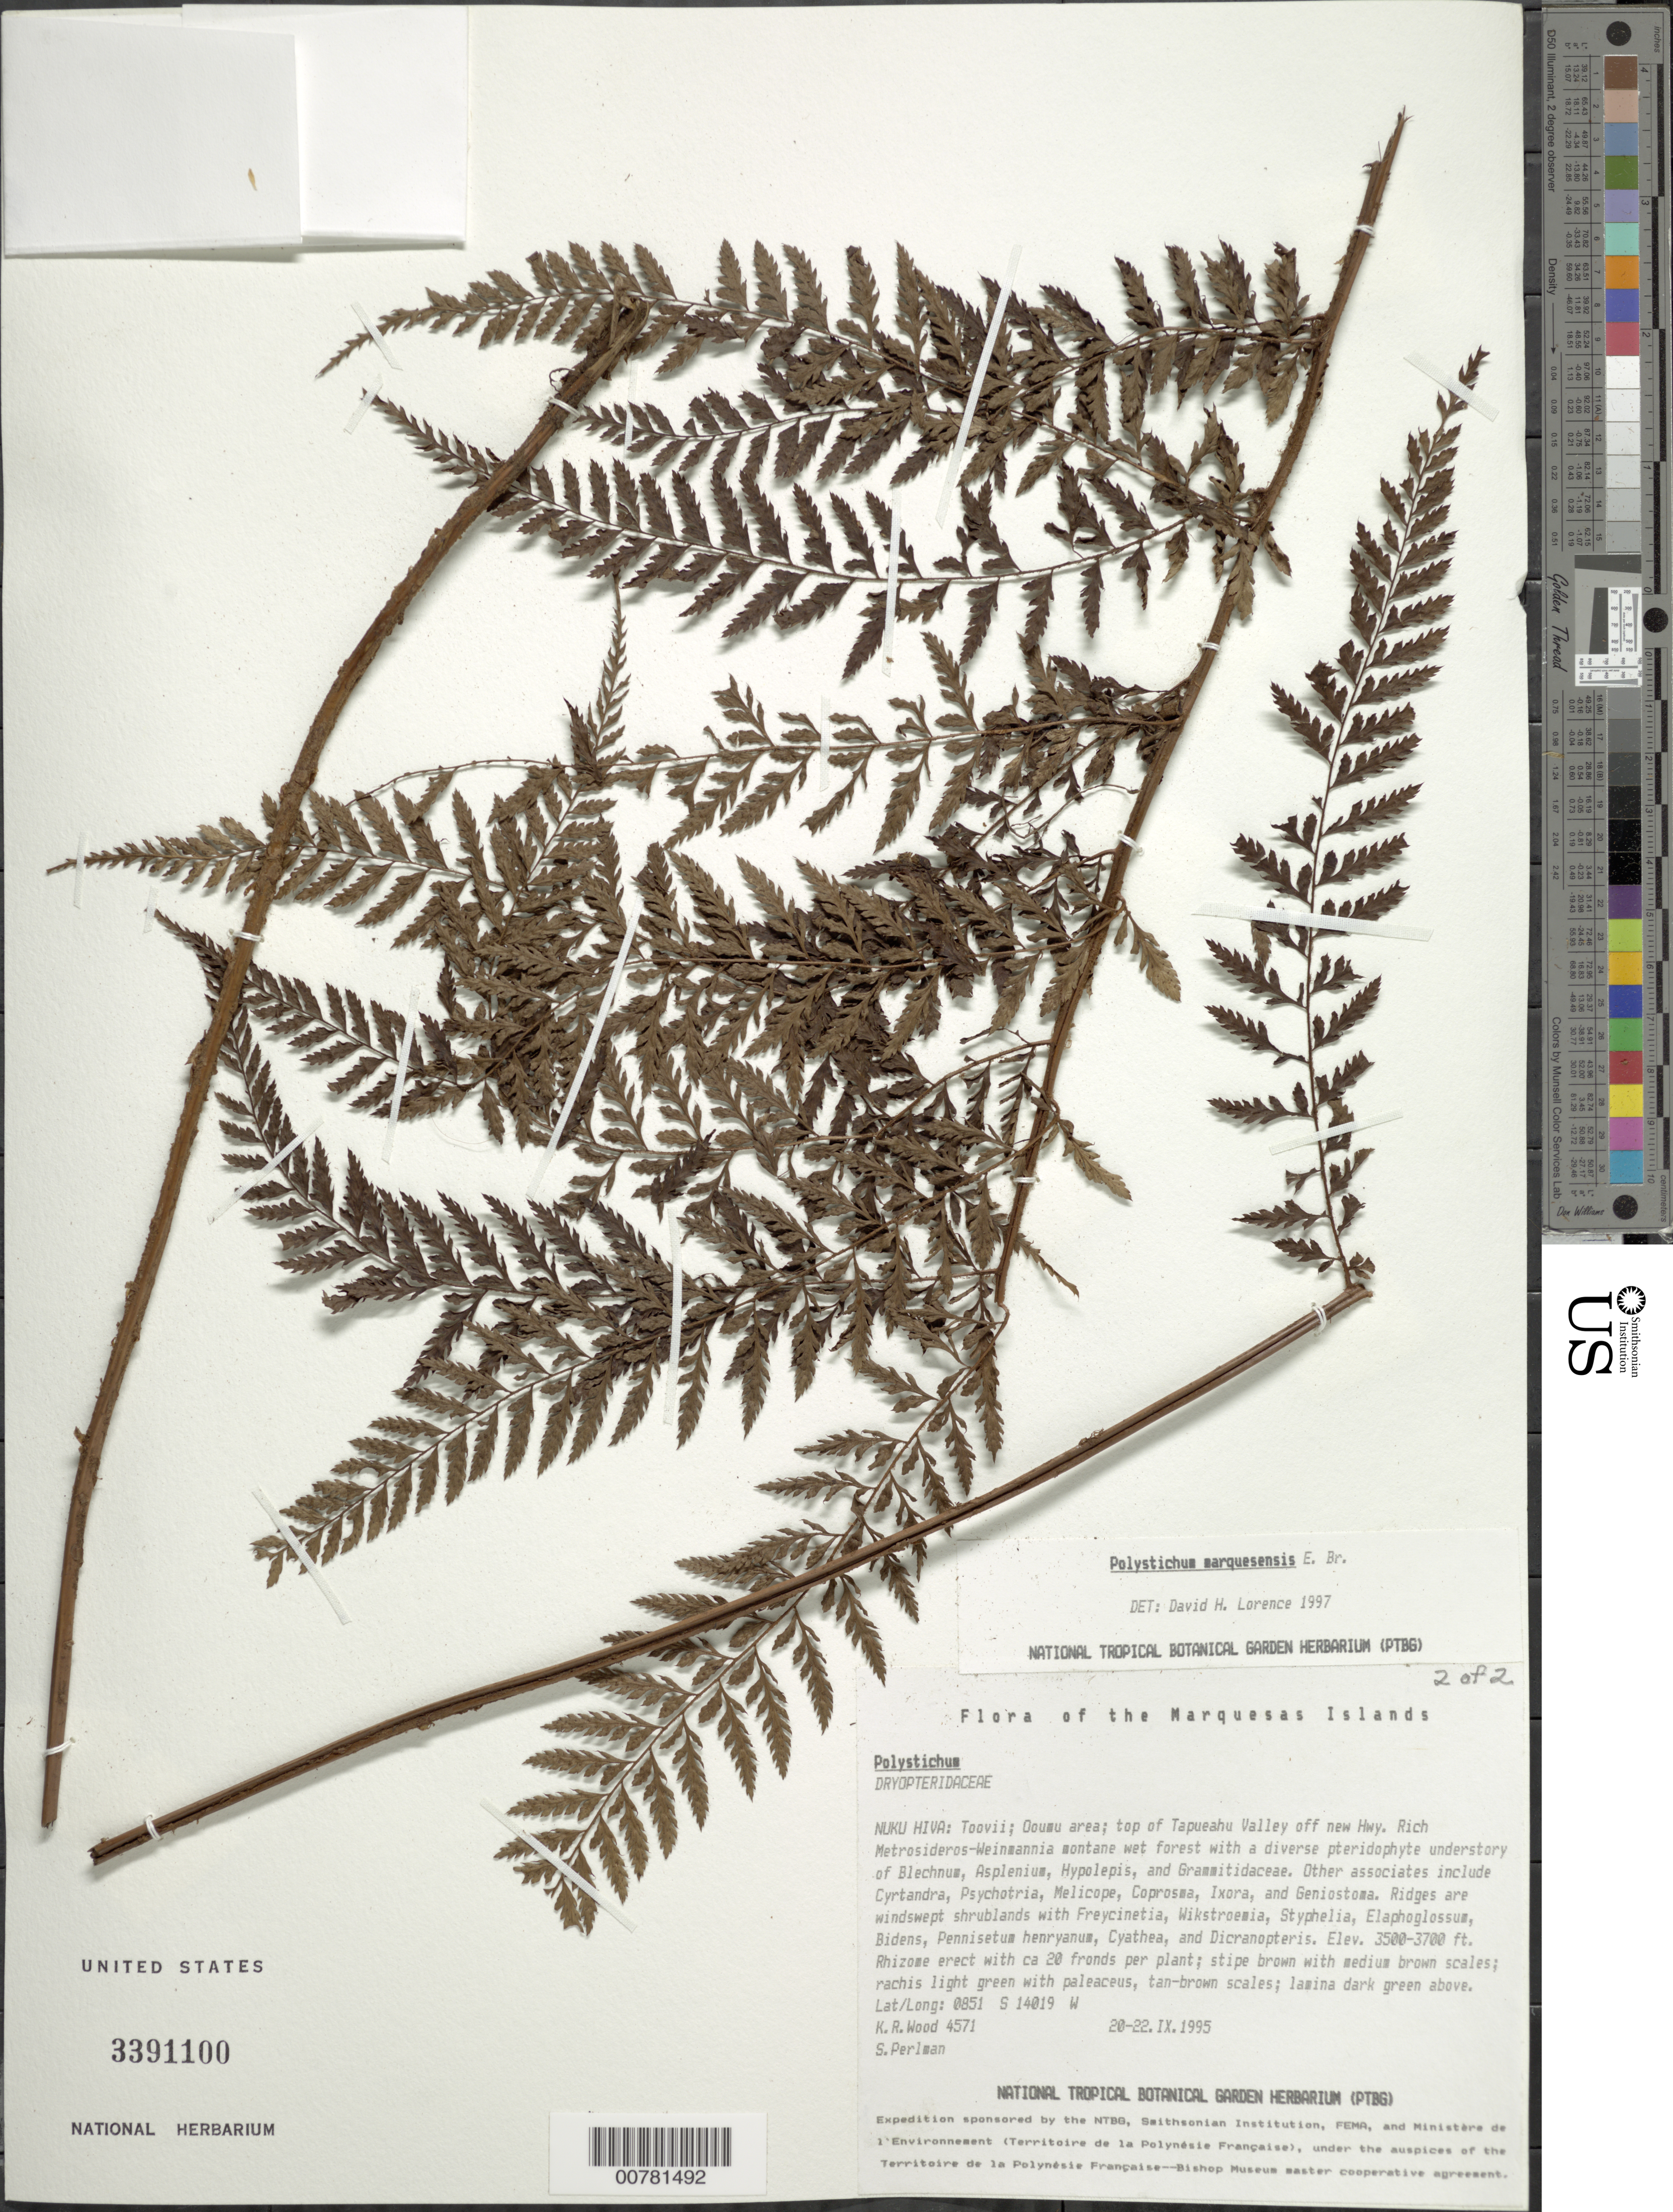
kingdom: Plantae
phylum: Tracheophyta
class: Polypodiopsida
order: Polypodiales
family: Dryopteridaceae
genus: Polystichum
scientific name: Polystichum marquesense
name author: E.D. Br.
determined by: Lorence, David H., (PTBG), National Tropical Botanical Garden (UNITED STATES)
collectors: K. R. Wood & S. P. Perlman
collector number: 4571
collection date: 1995-09-20/1995-09-22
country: French Polynesia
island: Nuku Hiva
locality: Toovii, Ooumu area, top of Tapueahu Valley off new hwy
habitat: Rich Metrosideros - Weinmannia montane wet forests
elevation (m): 1067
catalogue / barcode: US 3391100